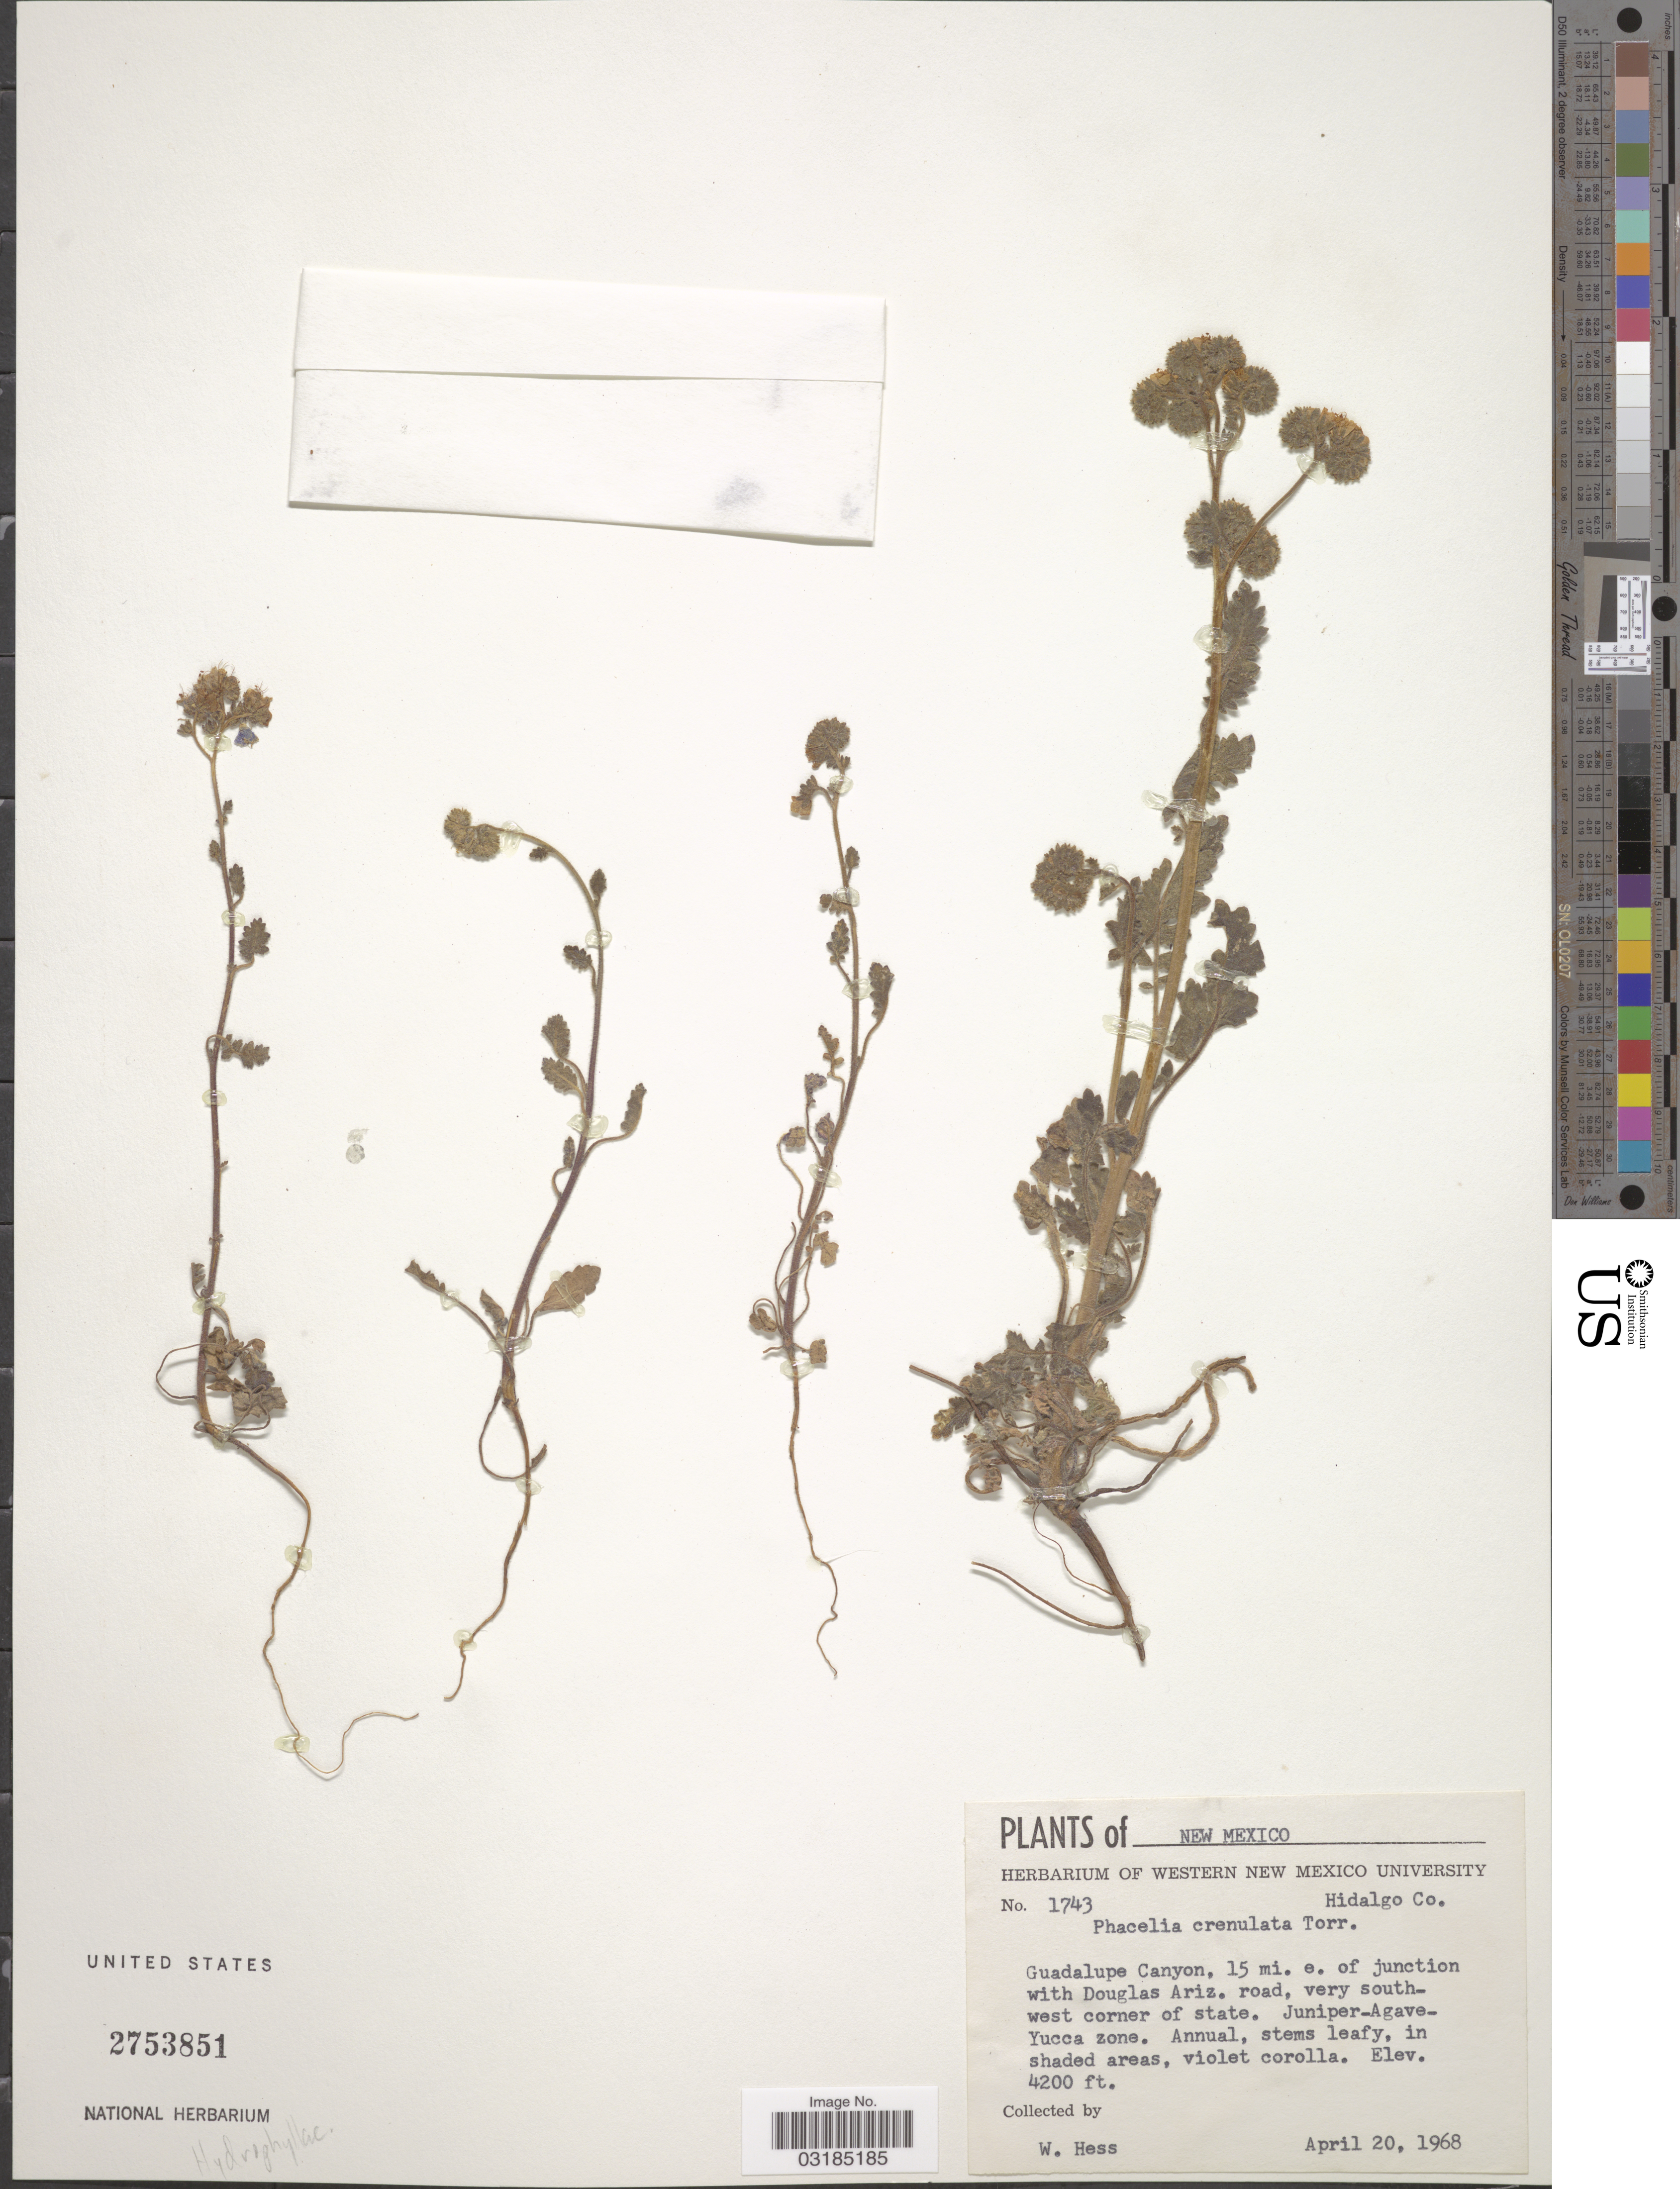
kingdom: Plantae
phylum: Tracheophyta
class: Magnoliopsida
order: Boraginales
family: Hydrophyllaceae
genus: Phacelia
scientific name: Phacelia crenulata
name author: Torr. ex S. Watson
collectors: W. Hess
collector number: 1743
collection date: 1968-04-20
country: United States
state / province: New Mexico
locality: Hidalgo Co. Guadalupe Canyon, 15 mi. e. of junction with Douglas Ariz. road, very southwest corner of state.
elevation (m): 1280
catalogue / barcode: US 2753851